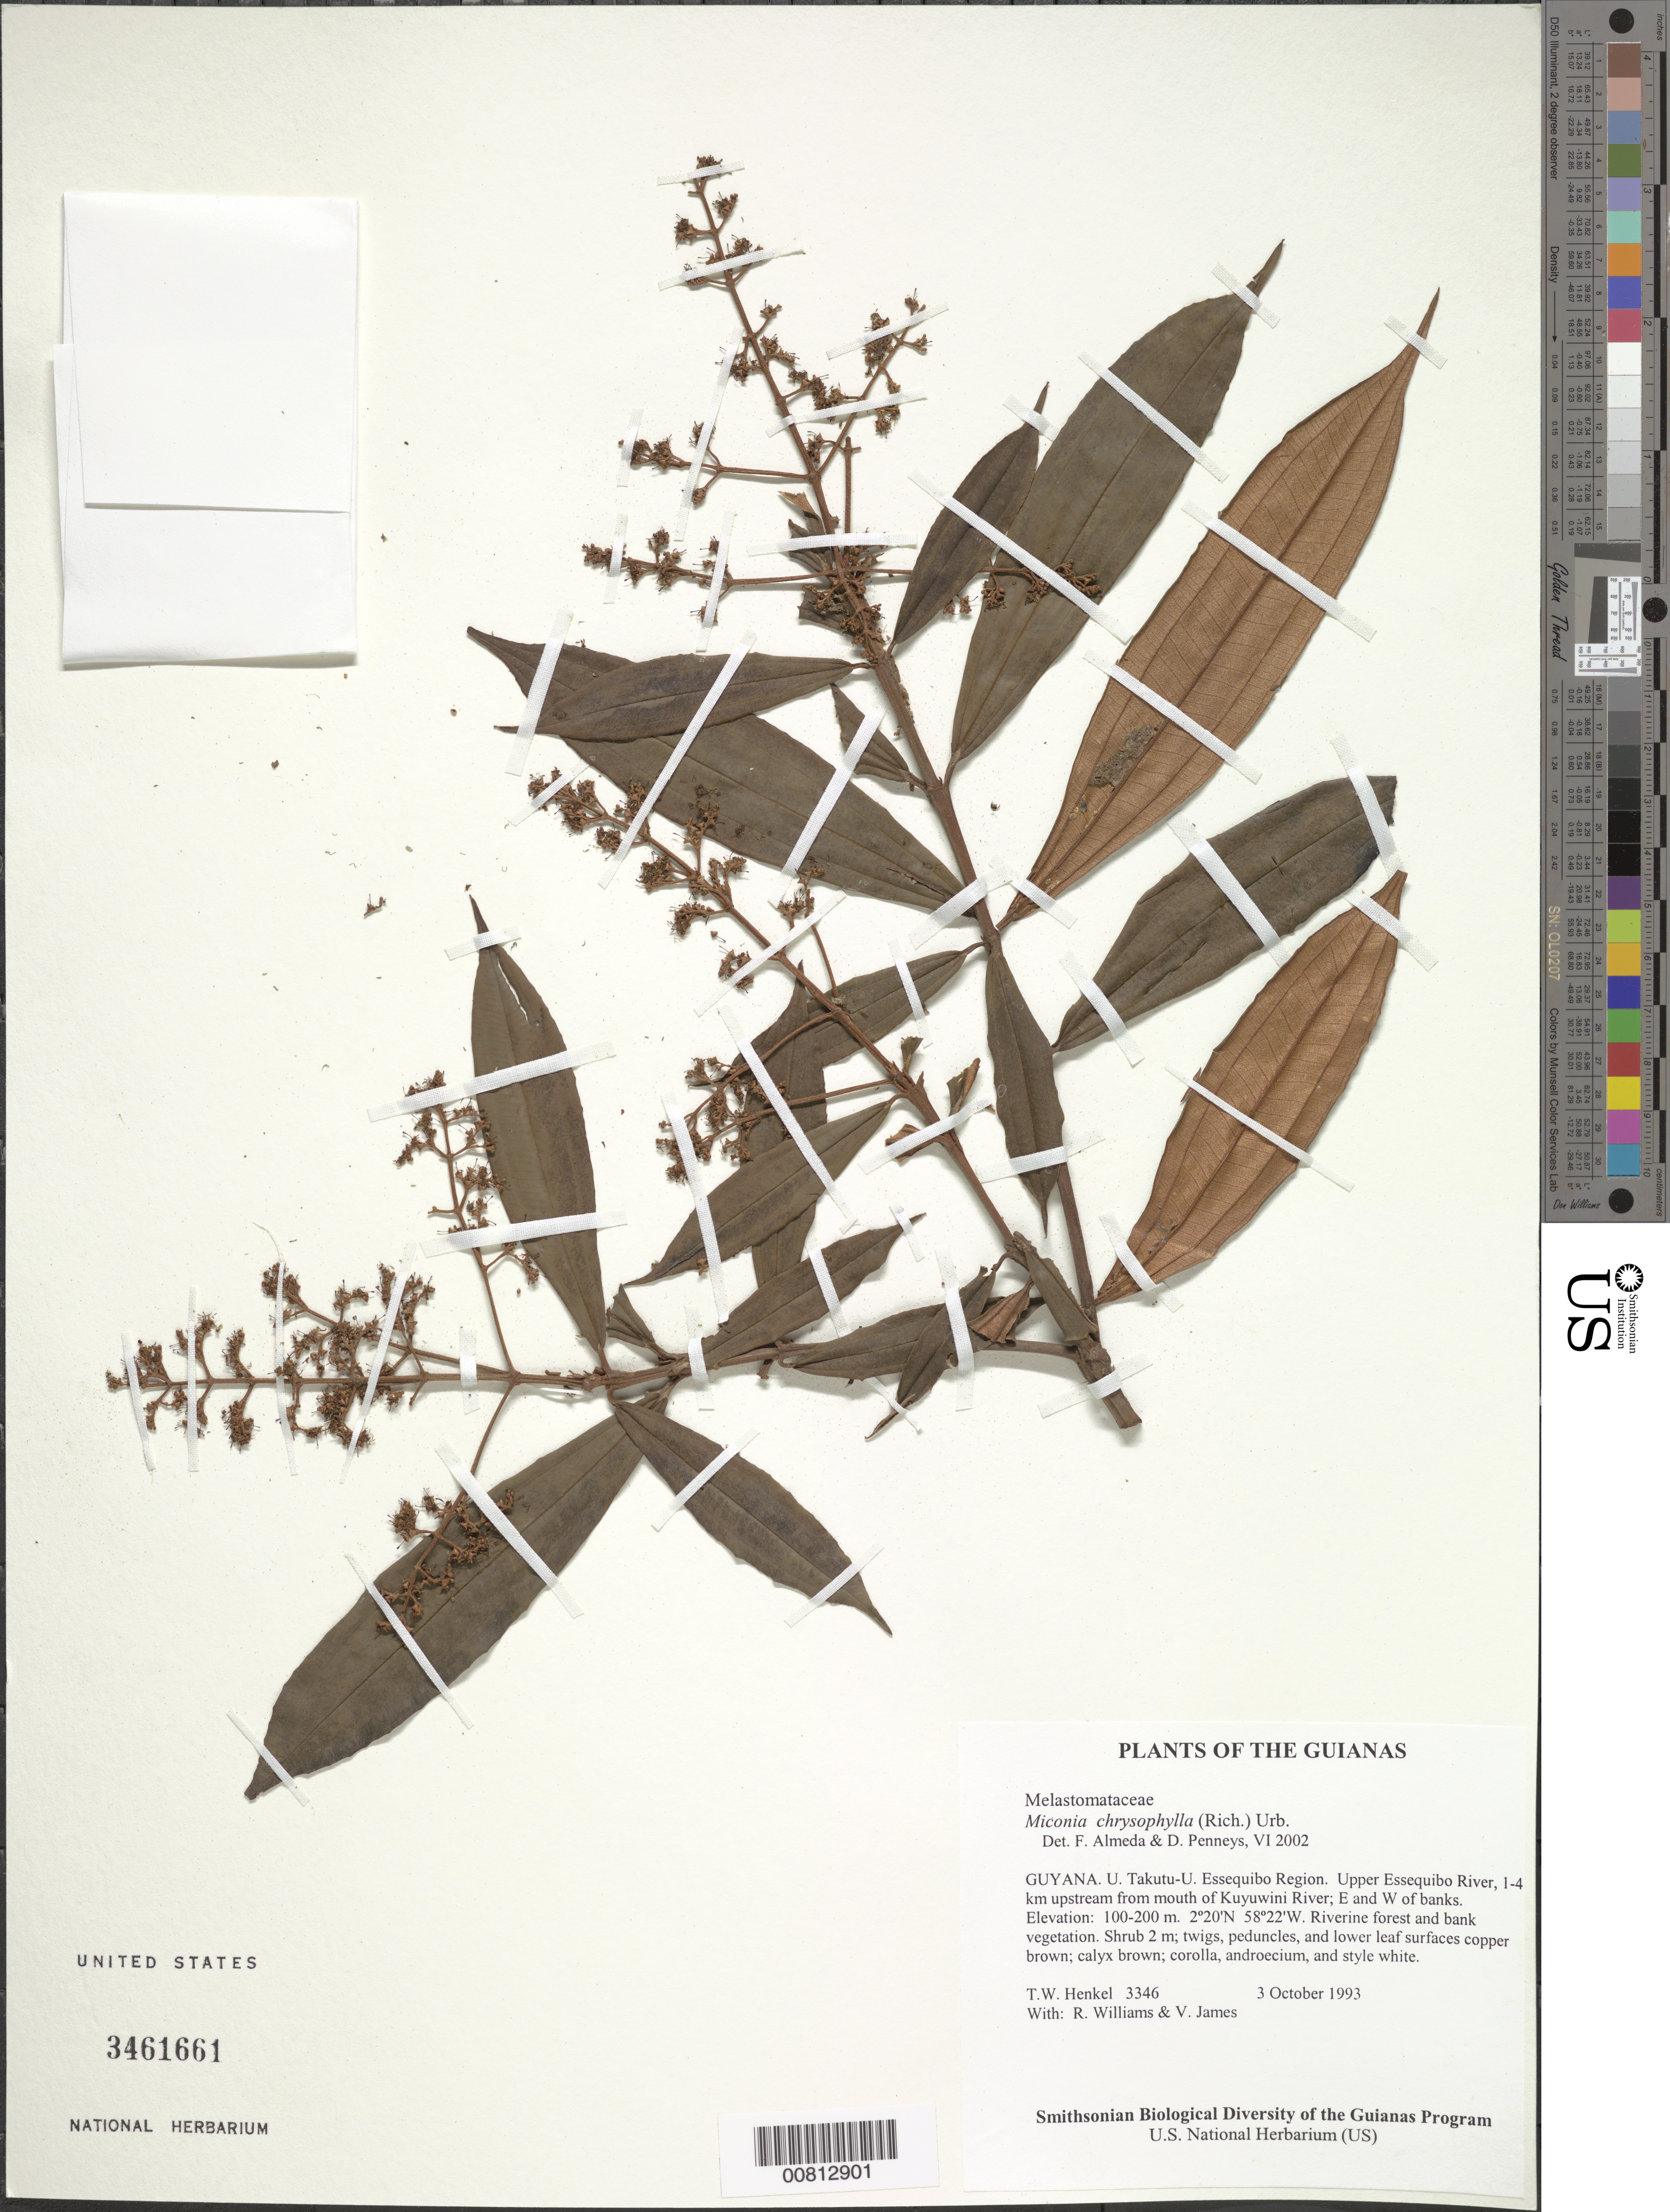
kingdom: Plantae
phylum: Tracheophyta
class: Magnoliopsida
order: Myrtales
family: Melastomataceae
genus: Miconia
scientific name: Miconia chrysophylla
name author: (Rich.) Urb.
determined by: Almeda, F.; Penneys, D. S.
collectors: T. Henkel, R. Williams & V. James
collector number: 3346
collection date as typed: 3 October 1993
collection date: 1993-10-03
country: Guyana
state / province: U. Takutu-U. Essequibo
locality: Upper Essequibo River, 1-4 km upstream from mouth of Kuyuwini River; E and W of banks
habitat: Riverine forest and bank vegetation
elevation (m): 100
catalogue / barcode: US 3461661